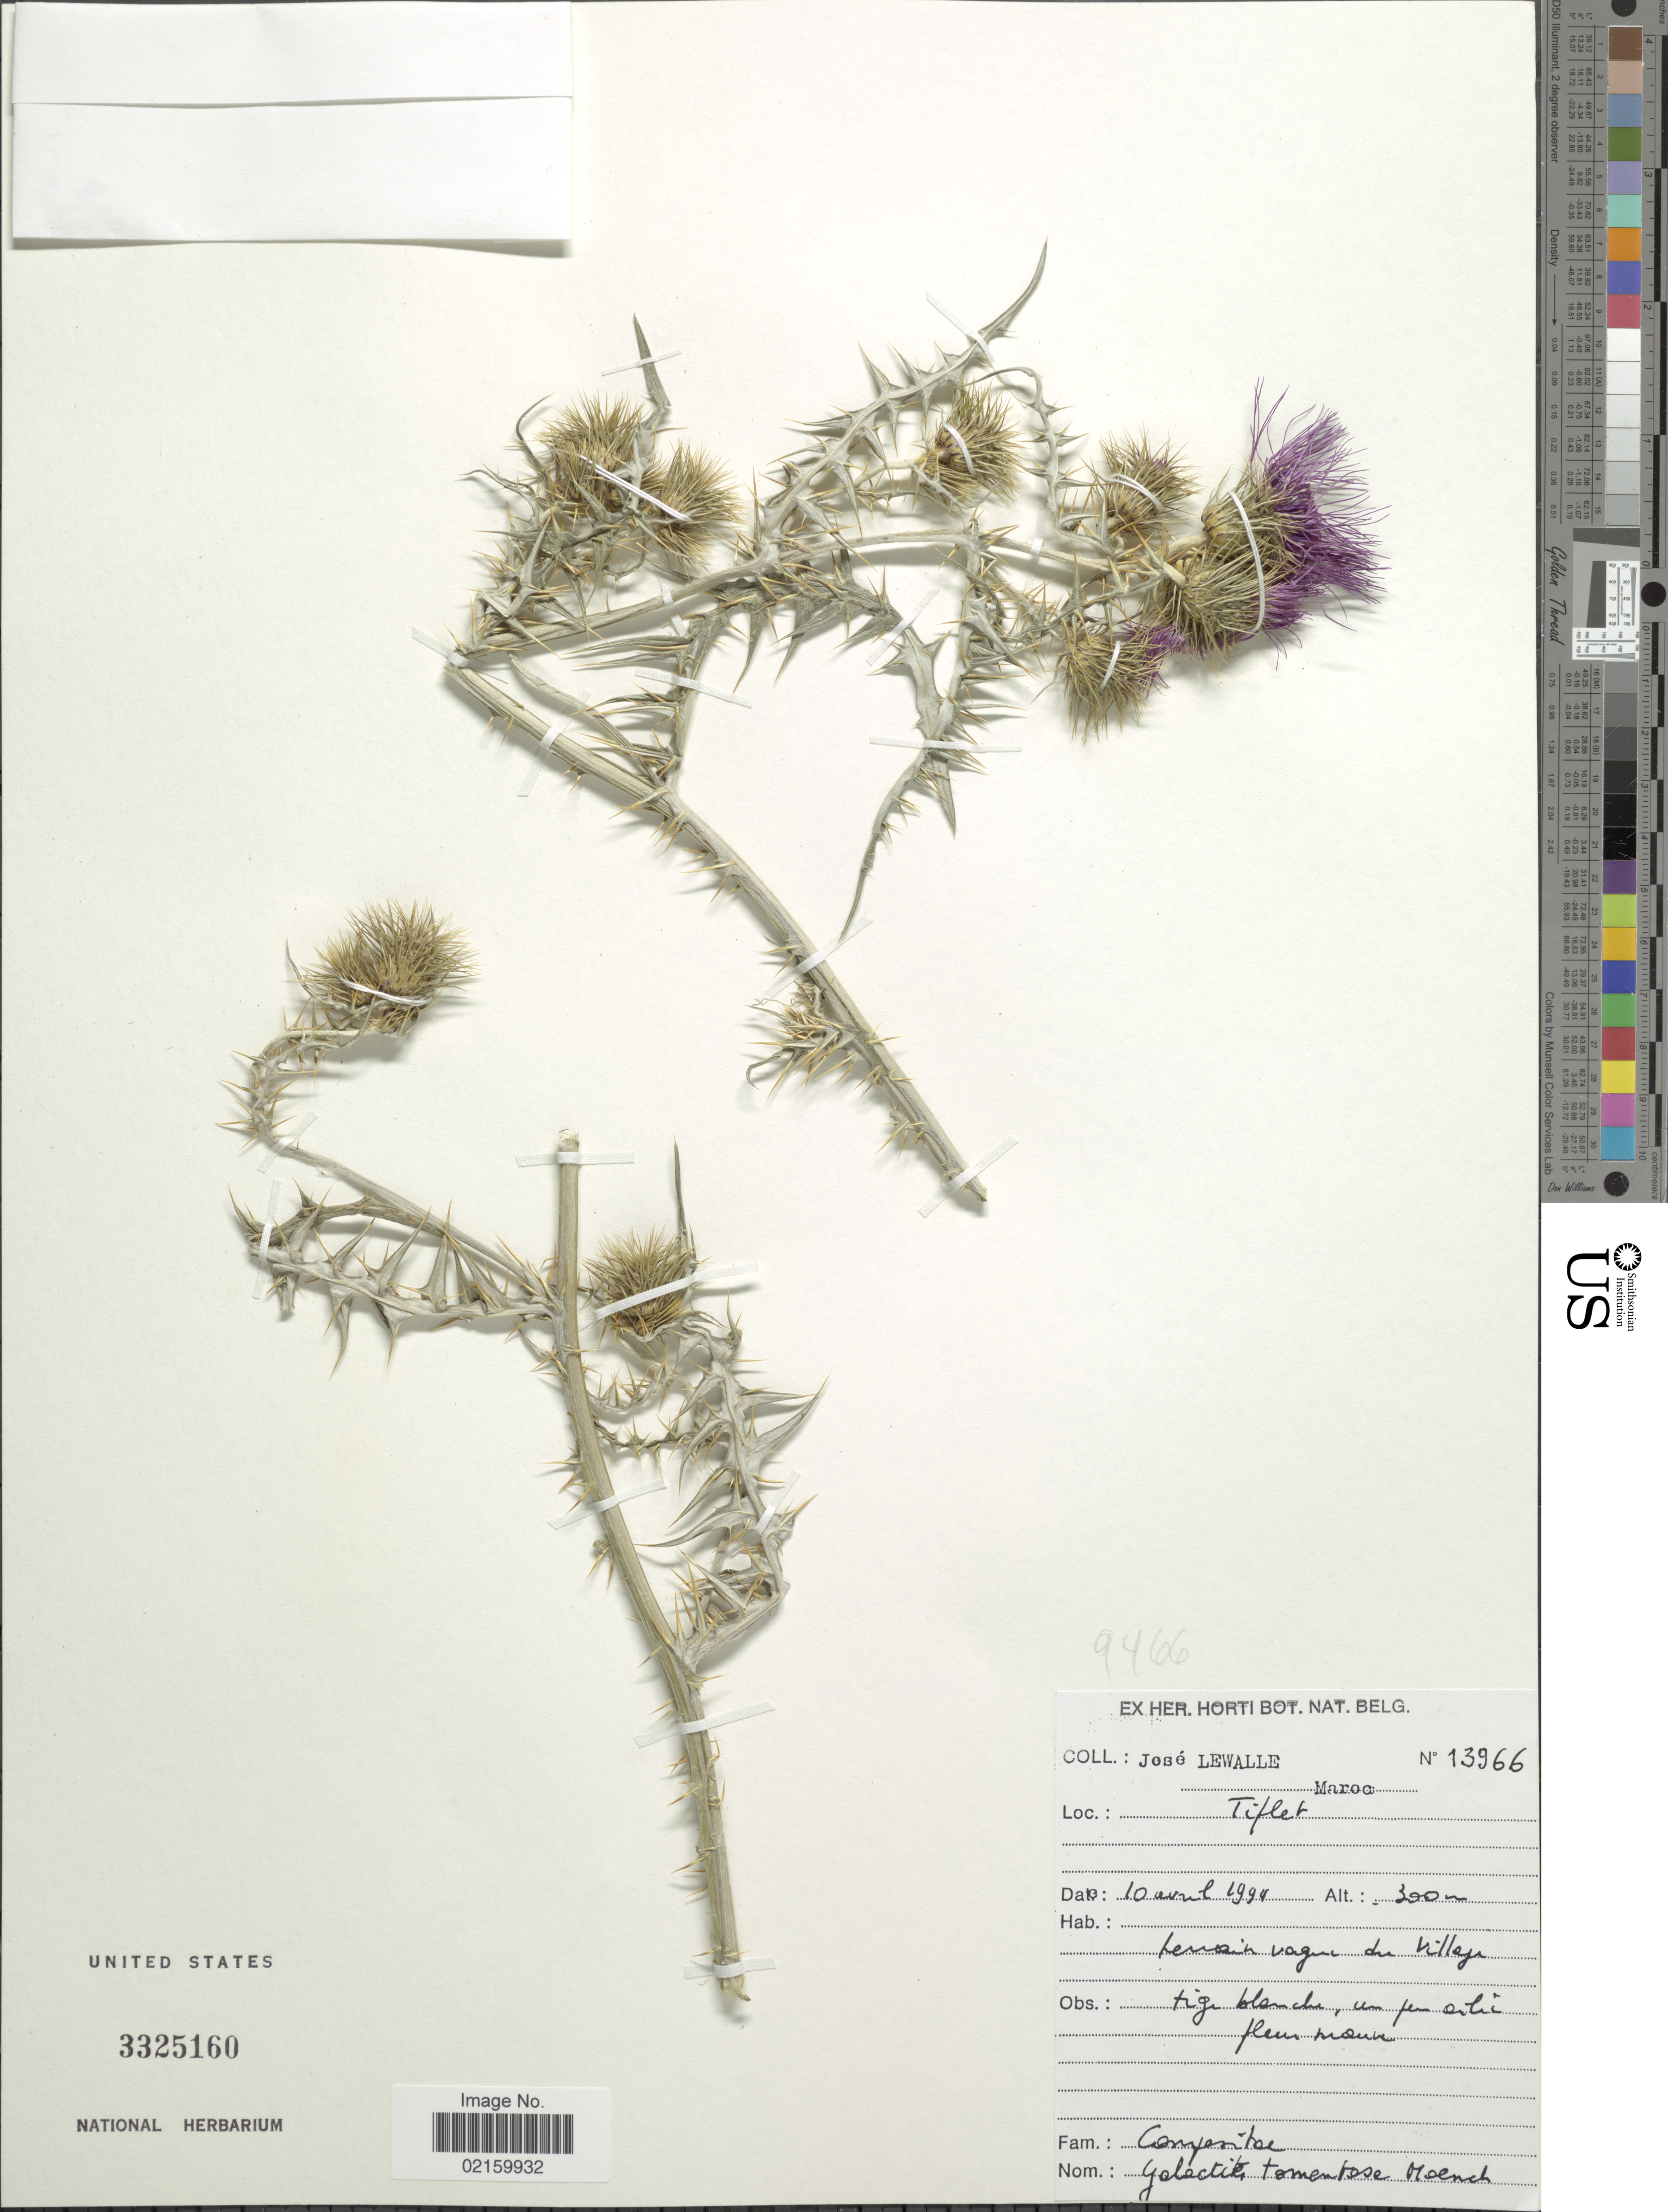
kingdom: Plantae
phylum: Tracheophyta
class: Magnoliopsida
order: Asterales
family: Asteraceae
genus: Galactites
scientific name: Galactites tomentosa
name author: Moench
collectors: J. Lewalle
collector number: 13966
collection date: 1994-04-10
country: Morocco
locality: Maroc. Tiflet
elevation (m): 300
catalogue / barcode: US 3325160